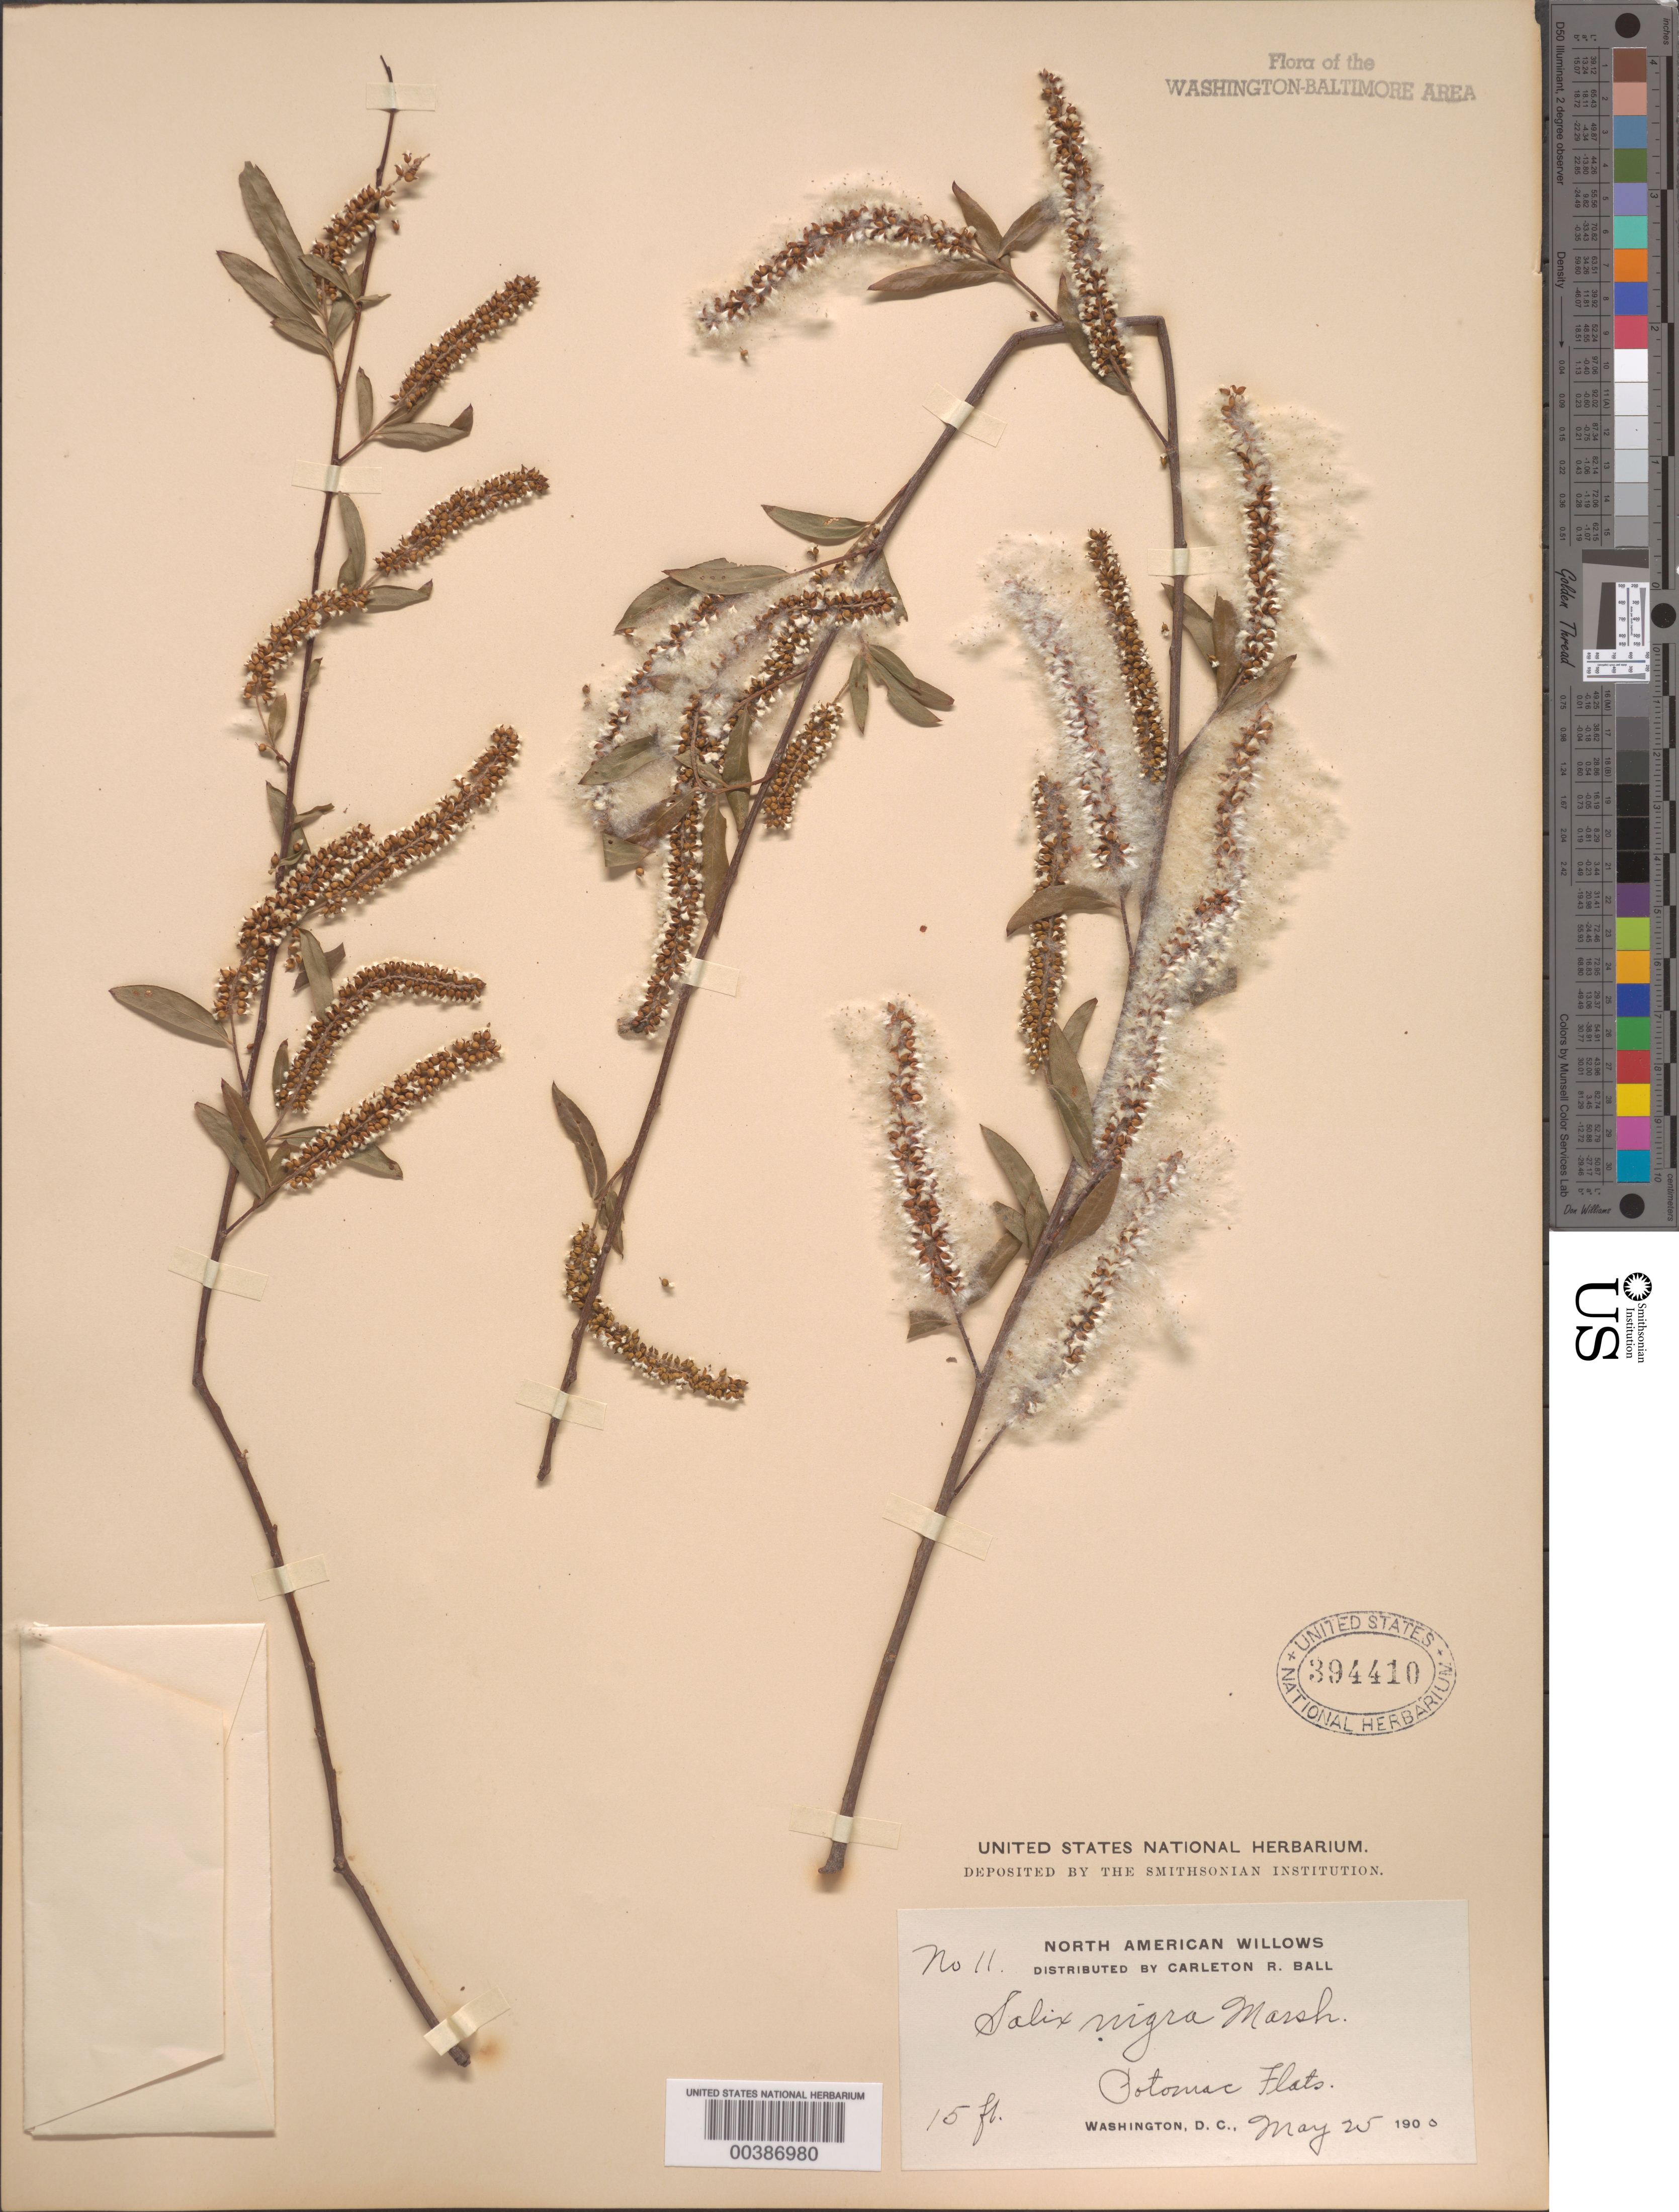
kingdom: Plantae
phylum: Tracheophyta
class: Magnoliopsida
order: Malpighiales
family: Salicaceae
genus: Salix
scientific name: Salix nigra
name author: Marshall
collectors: C. R. Ball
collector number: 11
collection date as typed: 25 May 1900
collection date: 1900-05-25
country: United States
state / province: District of Columbia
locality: Potomac Flats C. and O. Canal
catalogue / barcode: US 394410